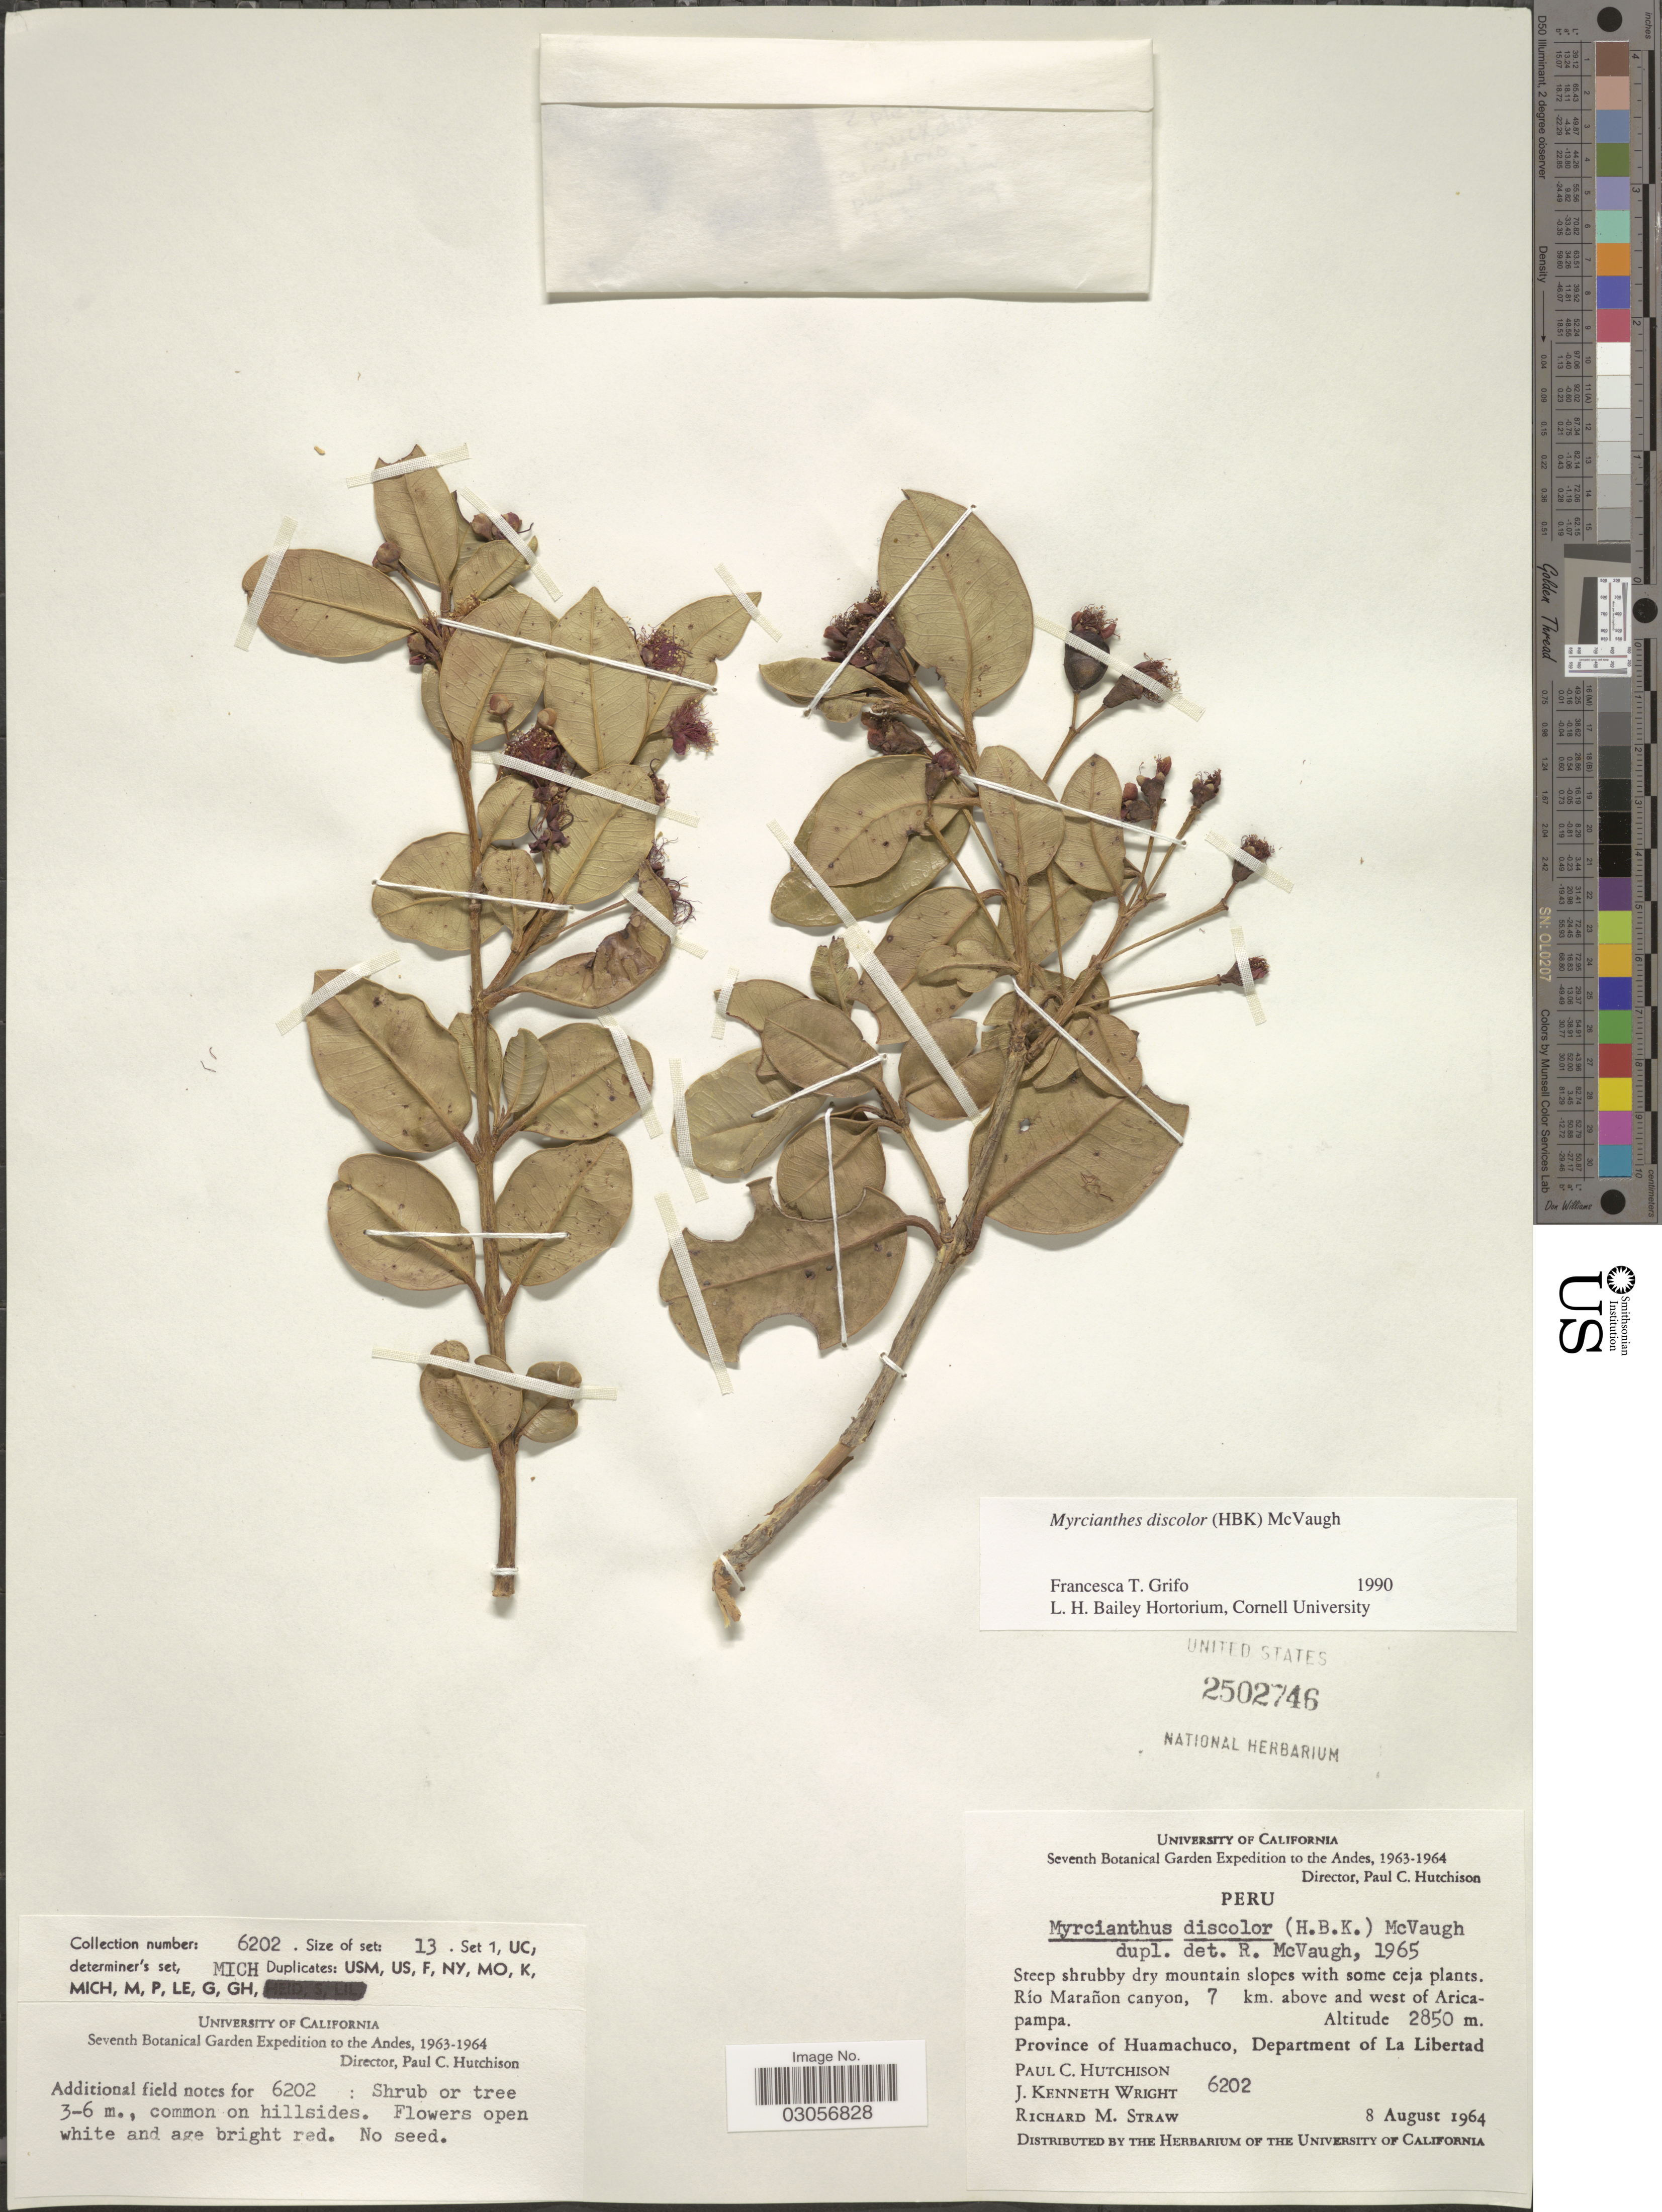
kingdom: Plantae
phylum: Tracheophyta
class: Magnoliopsida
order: Myrtales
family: Myrtaceae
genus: Myrcianthes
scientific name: Myrcianthes discolor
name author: (Kunth) McVaugh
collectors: P. C. Hutchison, J. K. Wright & R. M. Straw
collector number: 6202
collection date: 1964-08-08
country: Peru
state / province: La Libertad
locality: The Andes, Río Marañon canyon, 7 km. above and west of Aricapampa, Province of Huamachuco, Department of La Libertad.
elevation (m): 2850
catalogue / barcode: US 2502746